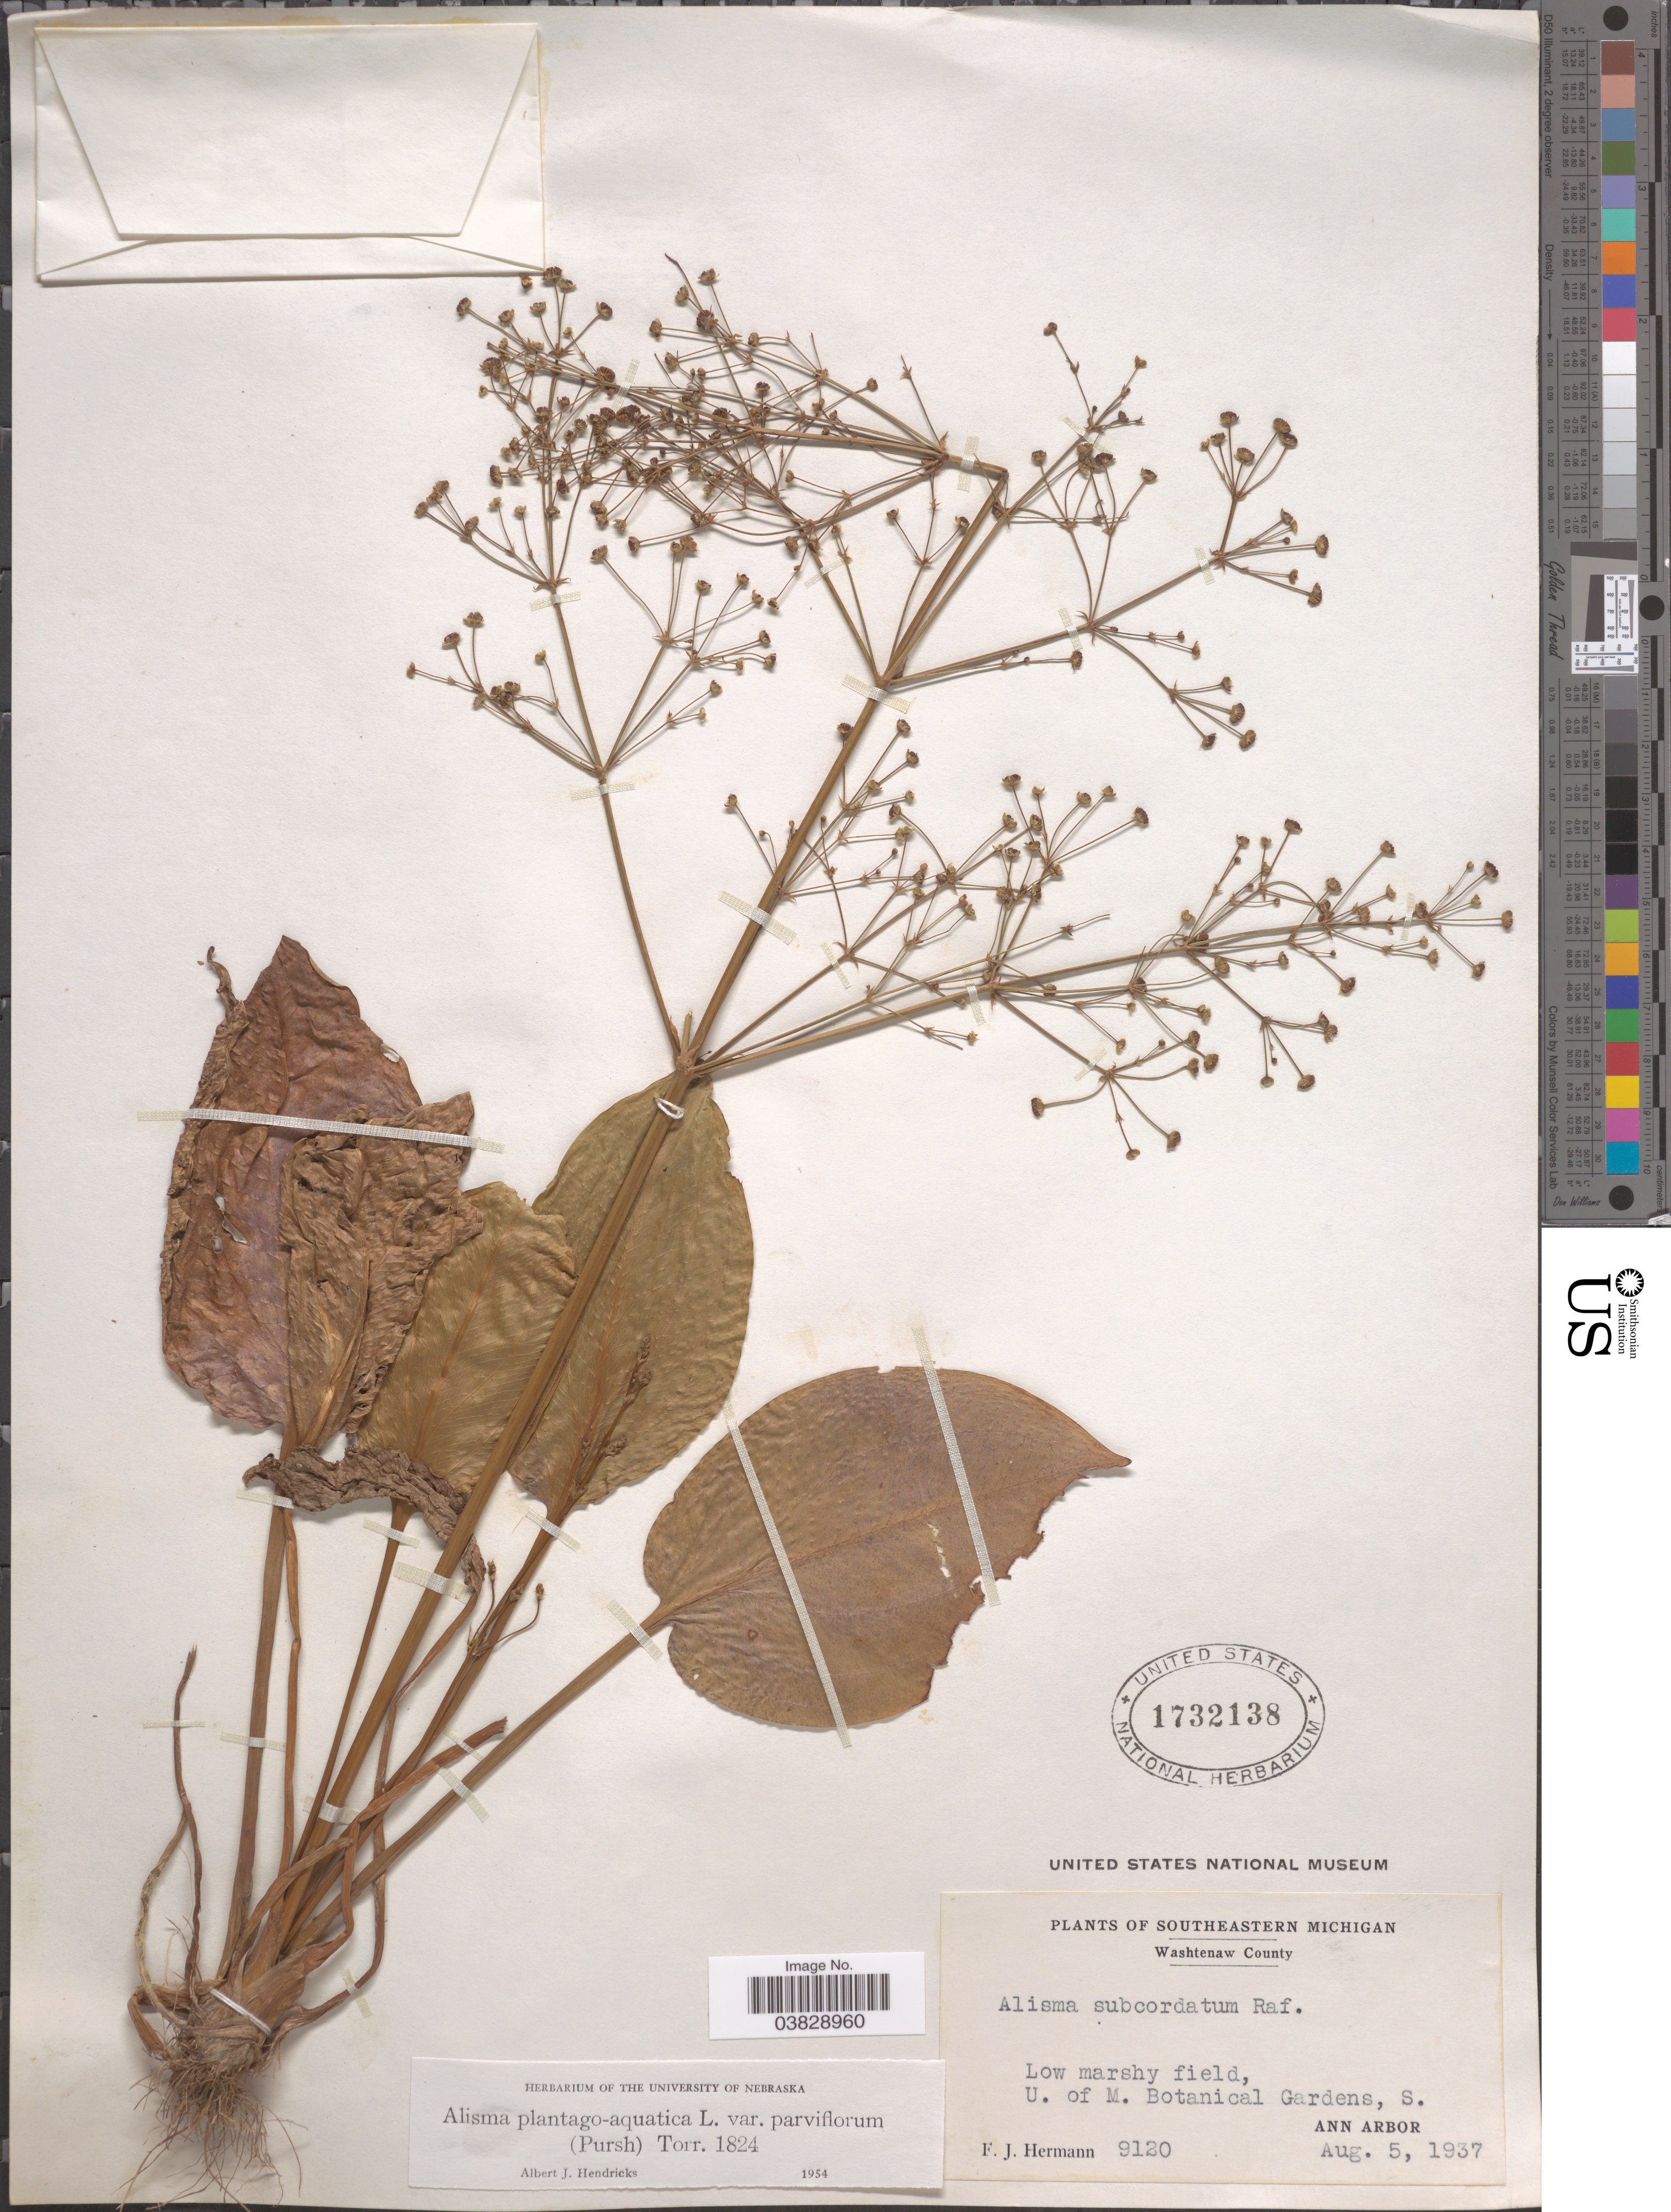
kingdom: Plantae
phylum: Tracheophyta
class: Liliopsida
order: Alismatales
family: Alismataceae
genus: Alisma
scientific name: Alisma plantago-aquatica var. parviflorum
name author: (Pursh) Torr.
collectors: F. J. Hermann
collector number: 9120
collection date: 1937-08-05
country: United States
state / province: Michigan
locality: Southeastern Michigan. Washtenaw County. Low marshy field, U. of M. Botanical Gardens, S. Ann Arbor.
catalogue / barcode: US 1732138